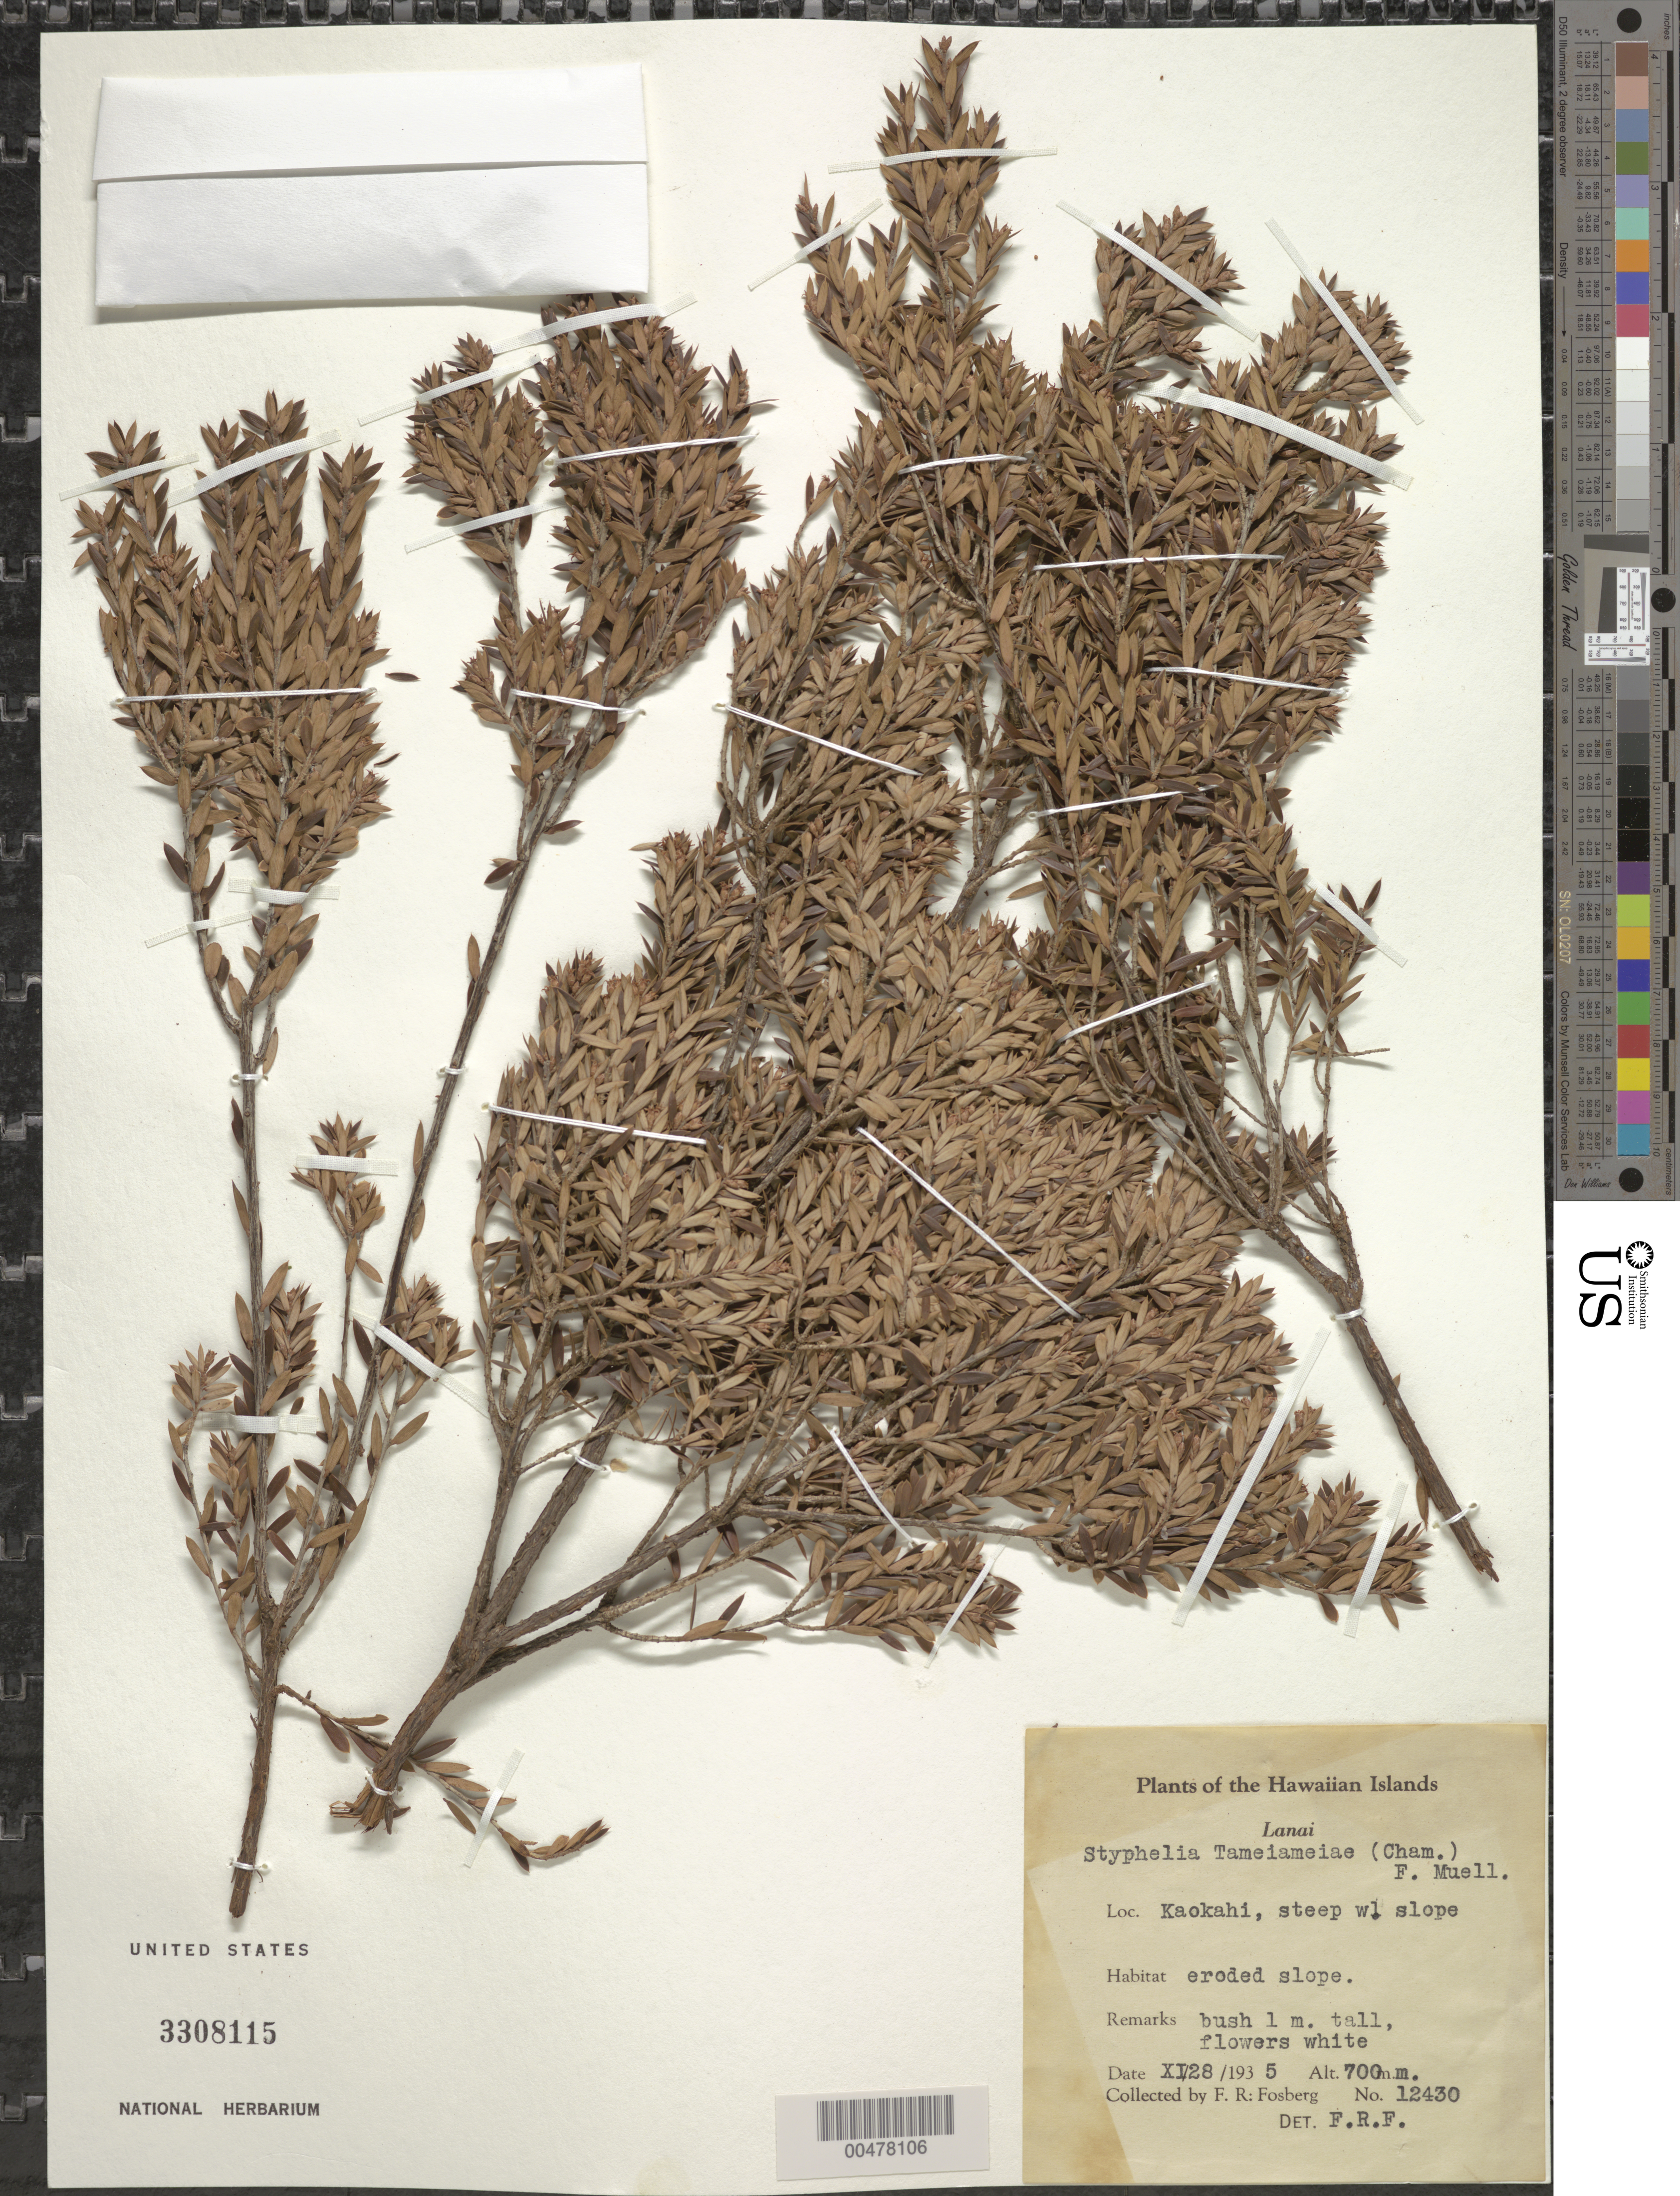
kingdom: Plantae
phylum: Tracheophyta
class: Magnoliopsida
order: Ericales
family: Ericaceae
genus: Leptecophylla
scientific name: Leptecophylla tameiameiae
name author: (Cham. & Schltdl.) C.M. Weiller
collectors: F. R. Fosberg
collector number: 12430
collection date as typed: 28 Nov 1935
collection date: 1935-11-28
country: United States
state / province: Hawaii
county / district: Maui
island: Lana'i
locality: W slope Kaokahi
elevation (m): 700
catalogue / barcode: US 3308115